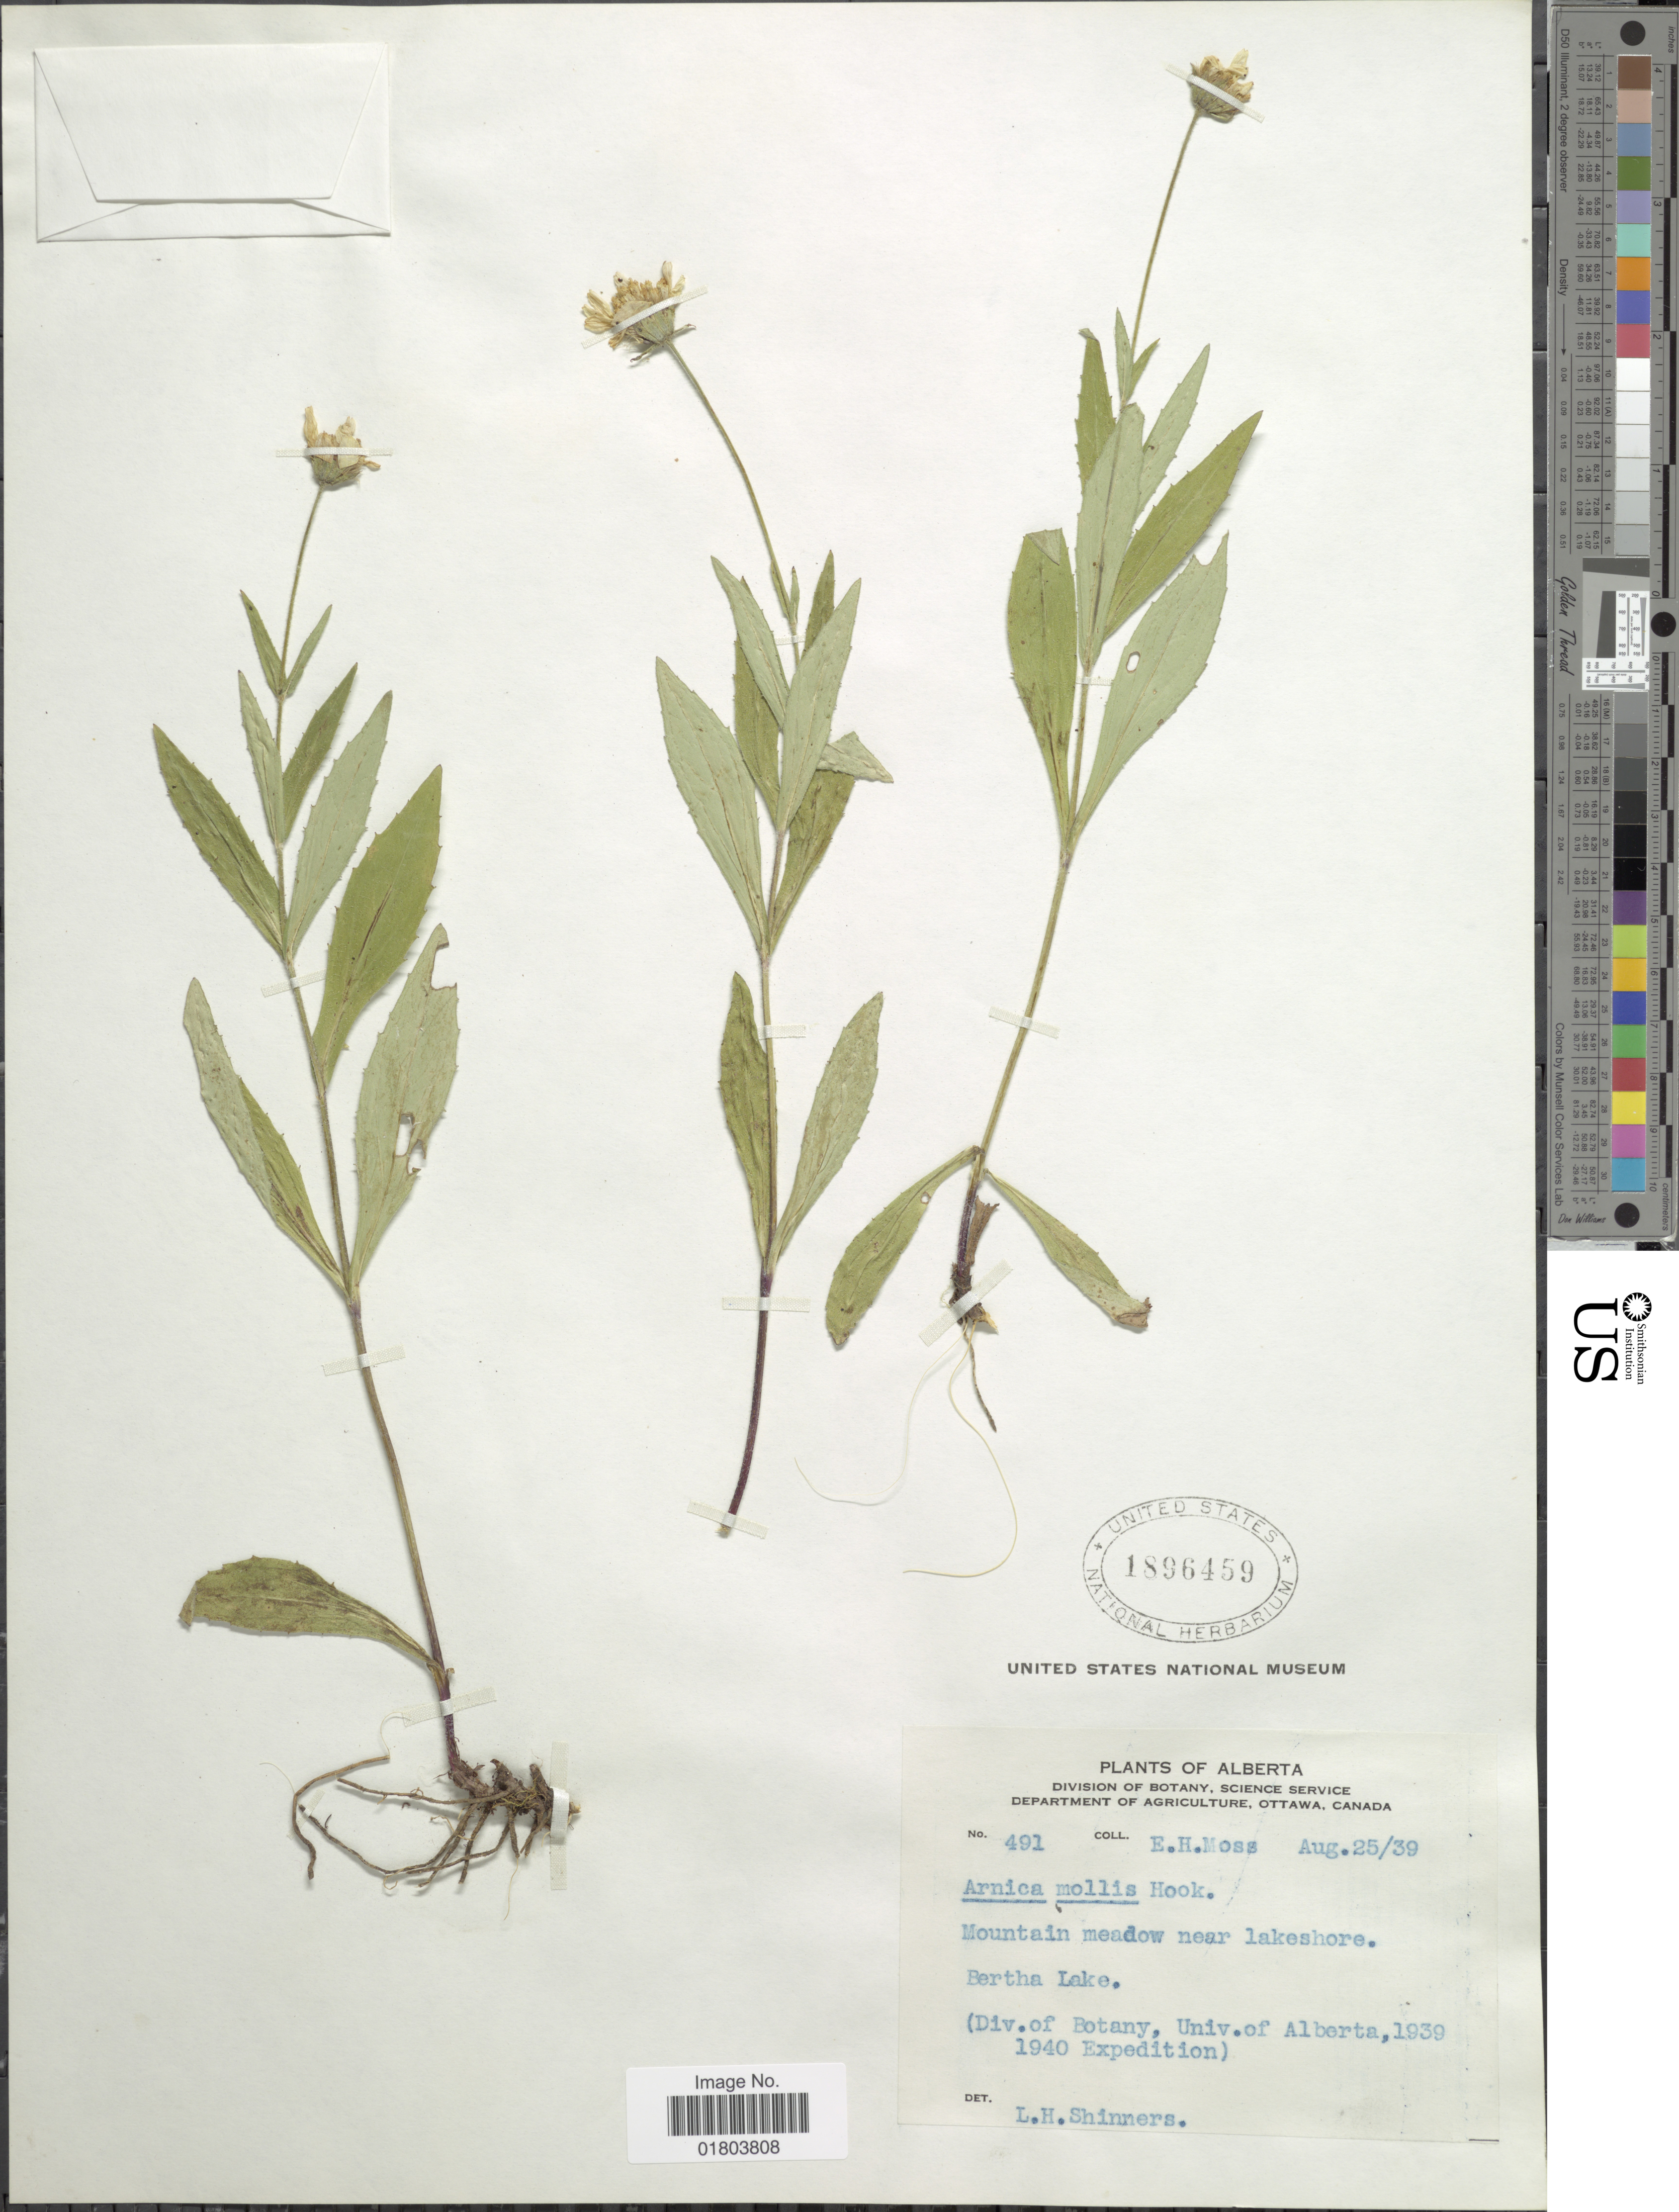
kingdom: Plantae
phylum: Tracheophyta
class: Magnoliopsida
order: Asterales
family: Asteraceae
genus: Arnica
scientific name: Arnica mollis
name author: Hook.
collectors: E. Moss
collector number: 491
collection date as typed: Transcribed d/m/y: 25/8/39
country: Canada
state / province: Alberta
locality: Mountain meadow near lakeshore. Bertha Lake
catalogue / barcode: US 1896459